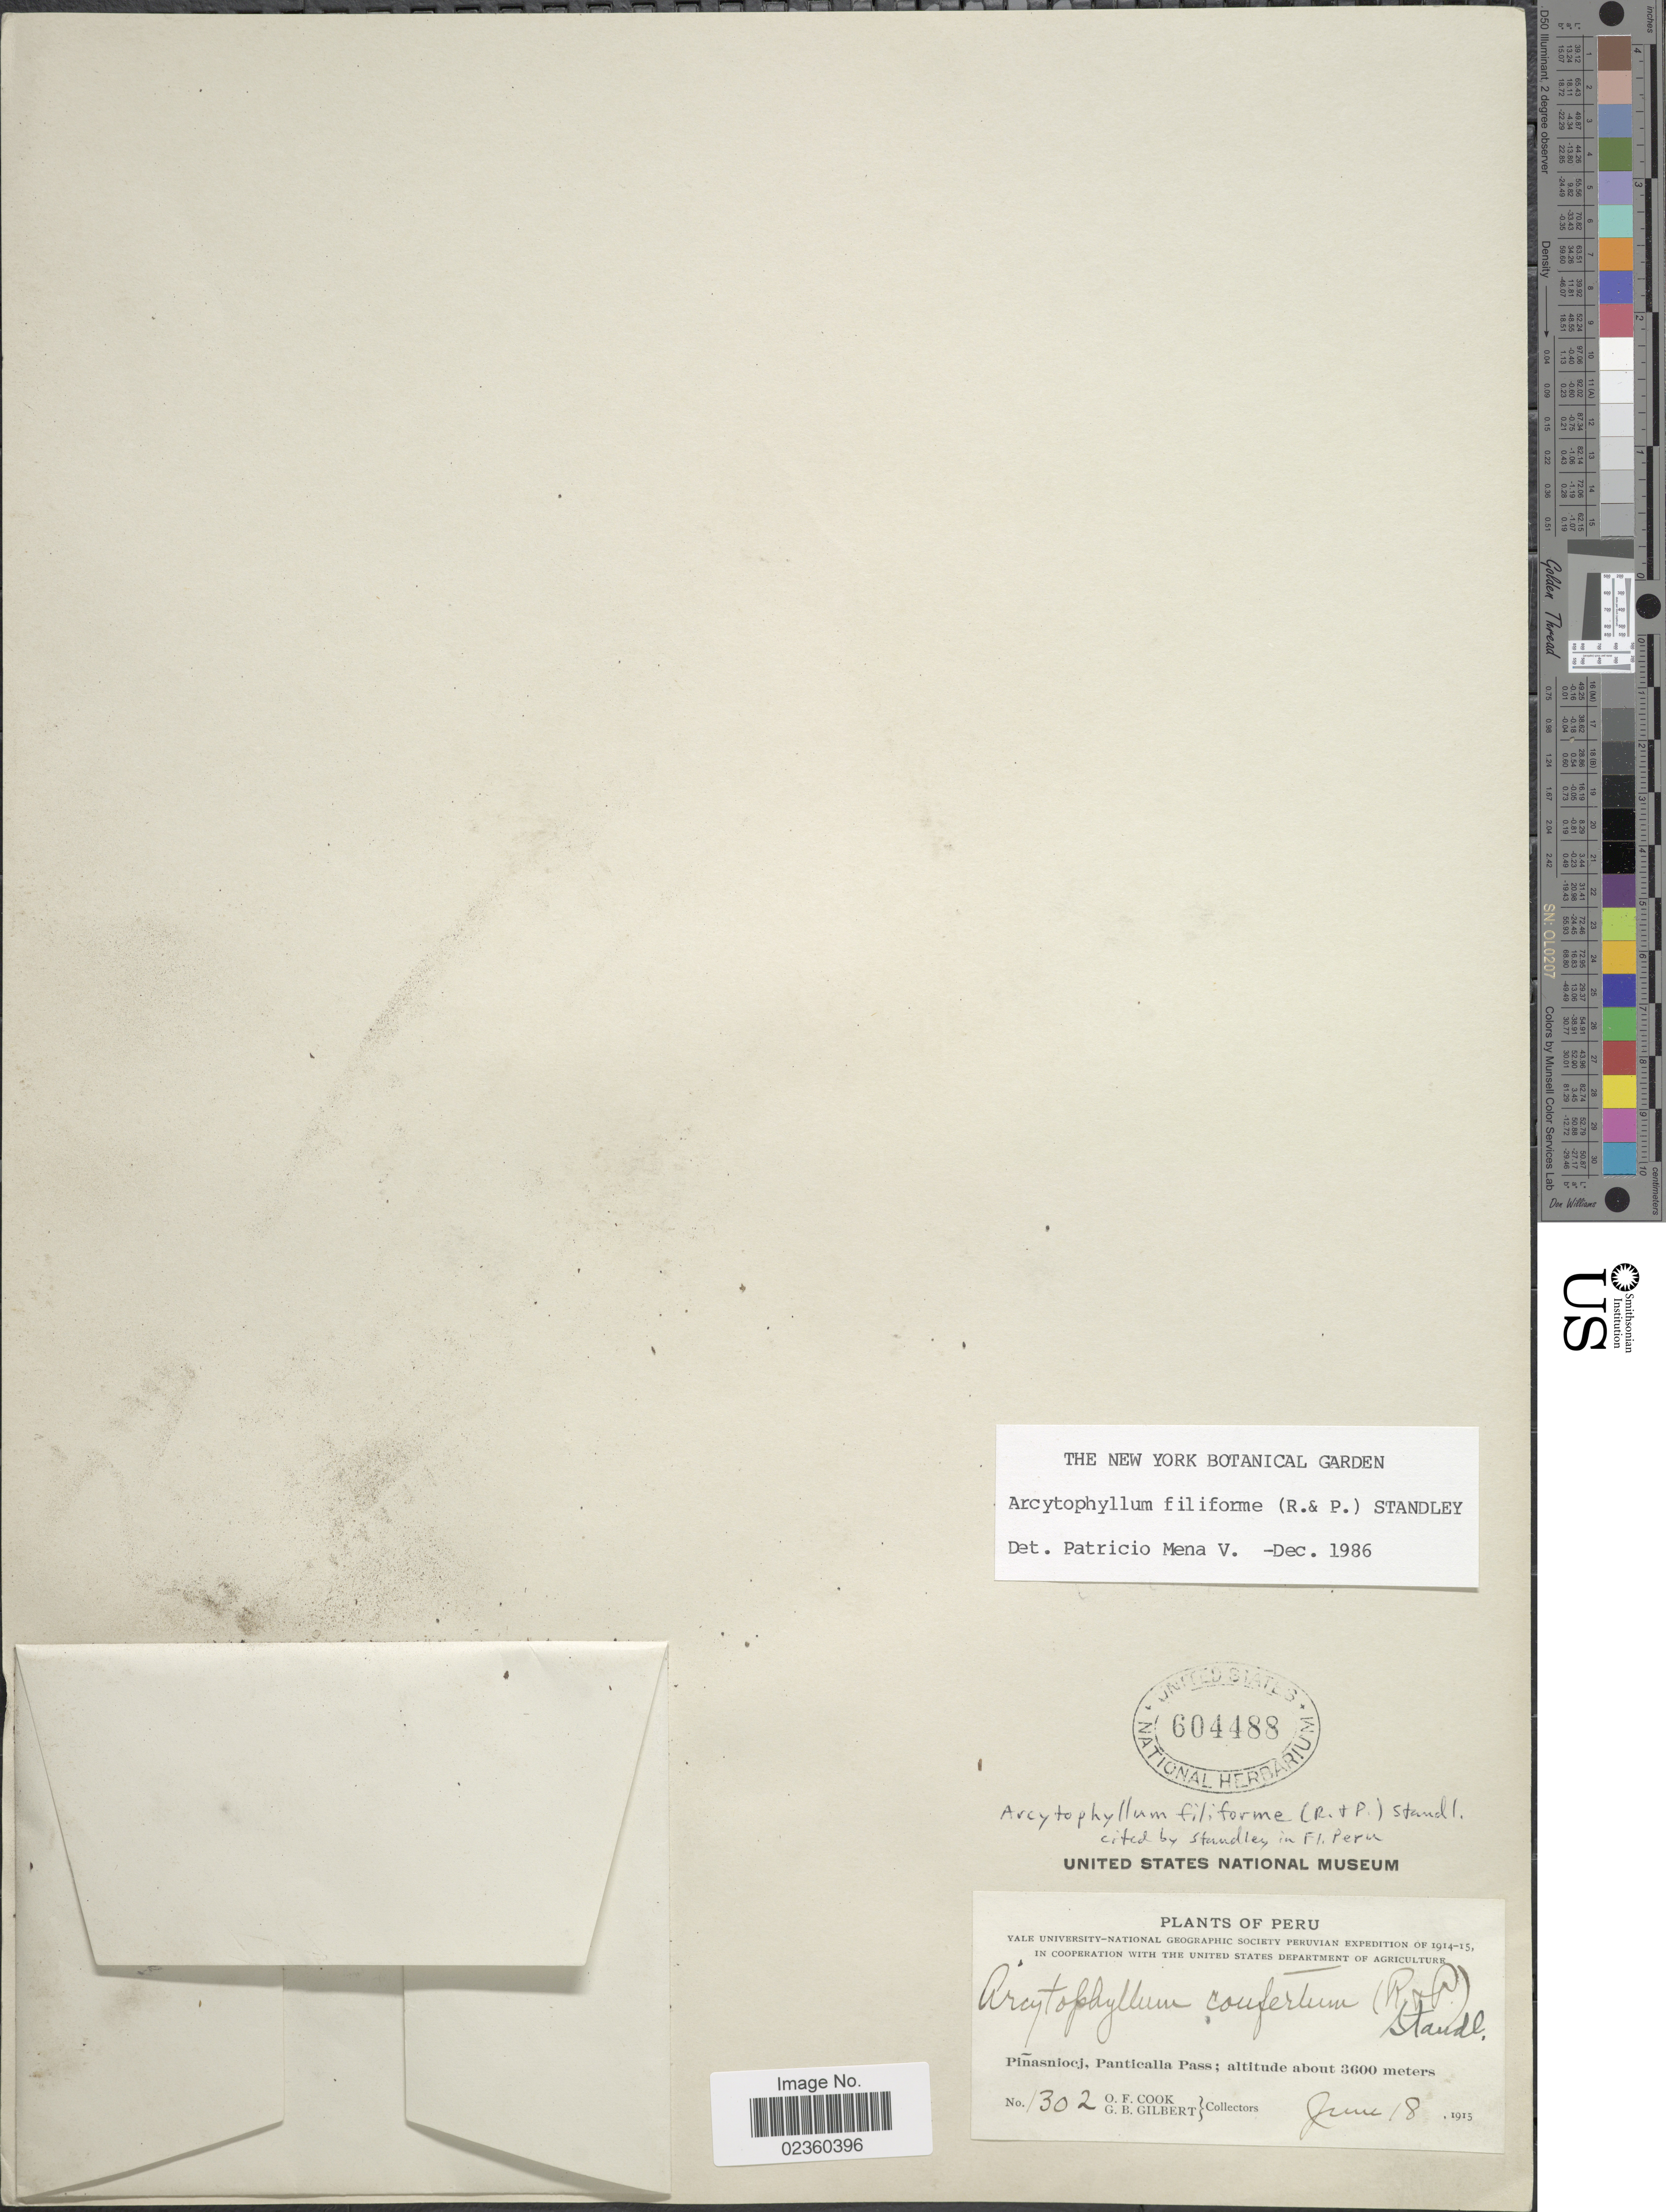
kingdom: Plantae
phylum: Tracheophyta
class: Magnoliopsida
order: Gentianales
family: Rubiaceae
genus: Arcytophyllum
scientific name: Arcytophyllum filiforme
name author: (Ruiz & Pav.) Standl.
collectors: O. F. Cook & G. B. Gilbert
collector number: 1302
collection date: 1915-06-18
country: Peru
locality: Piñasniocj, Panticalla Pass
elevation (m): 3600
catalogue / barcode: US 604488